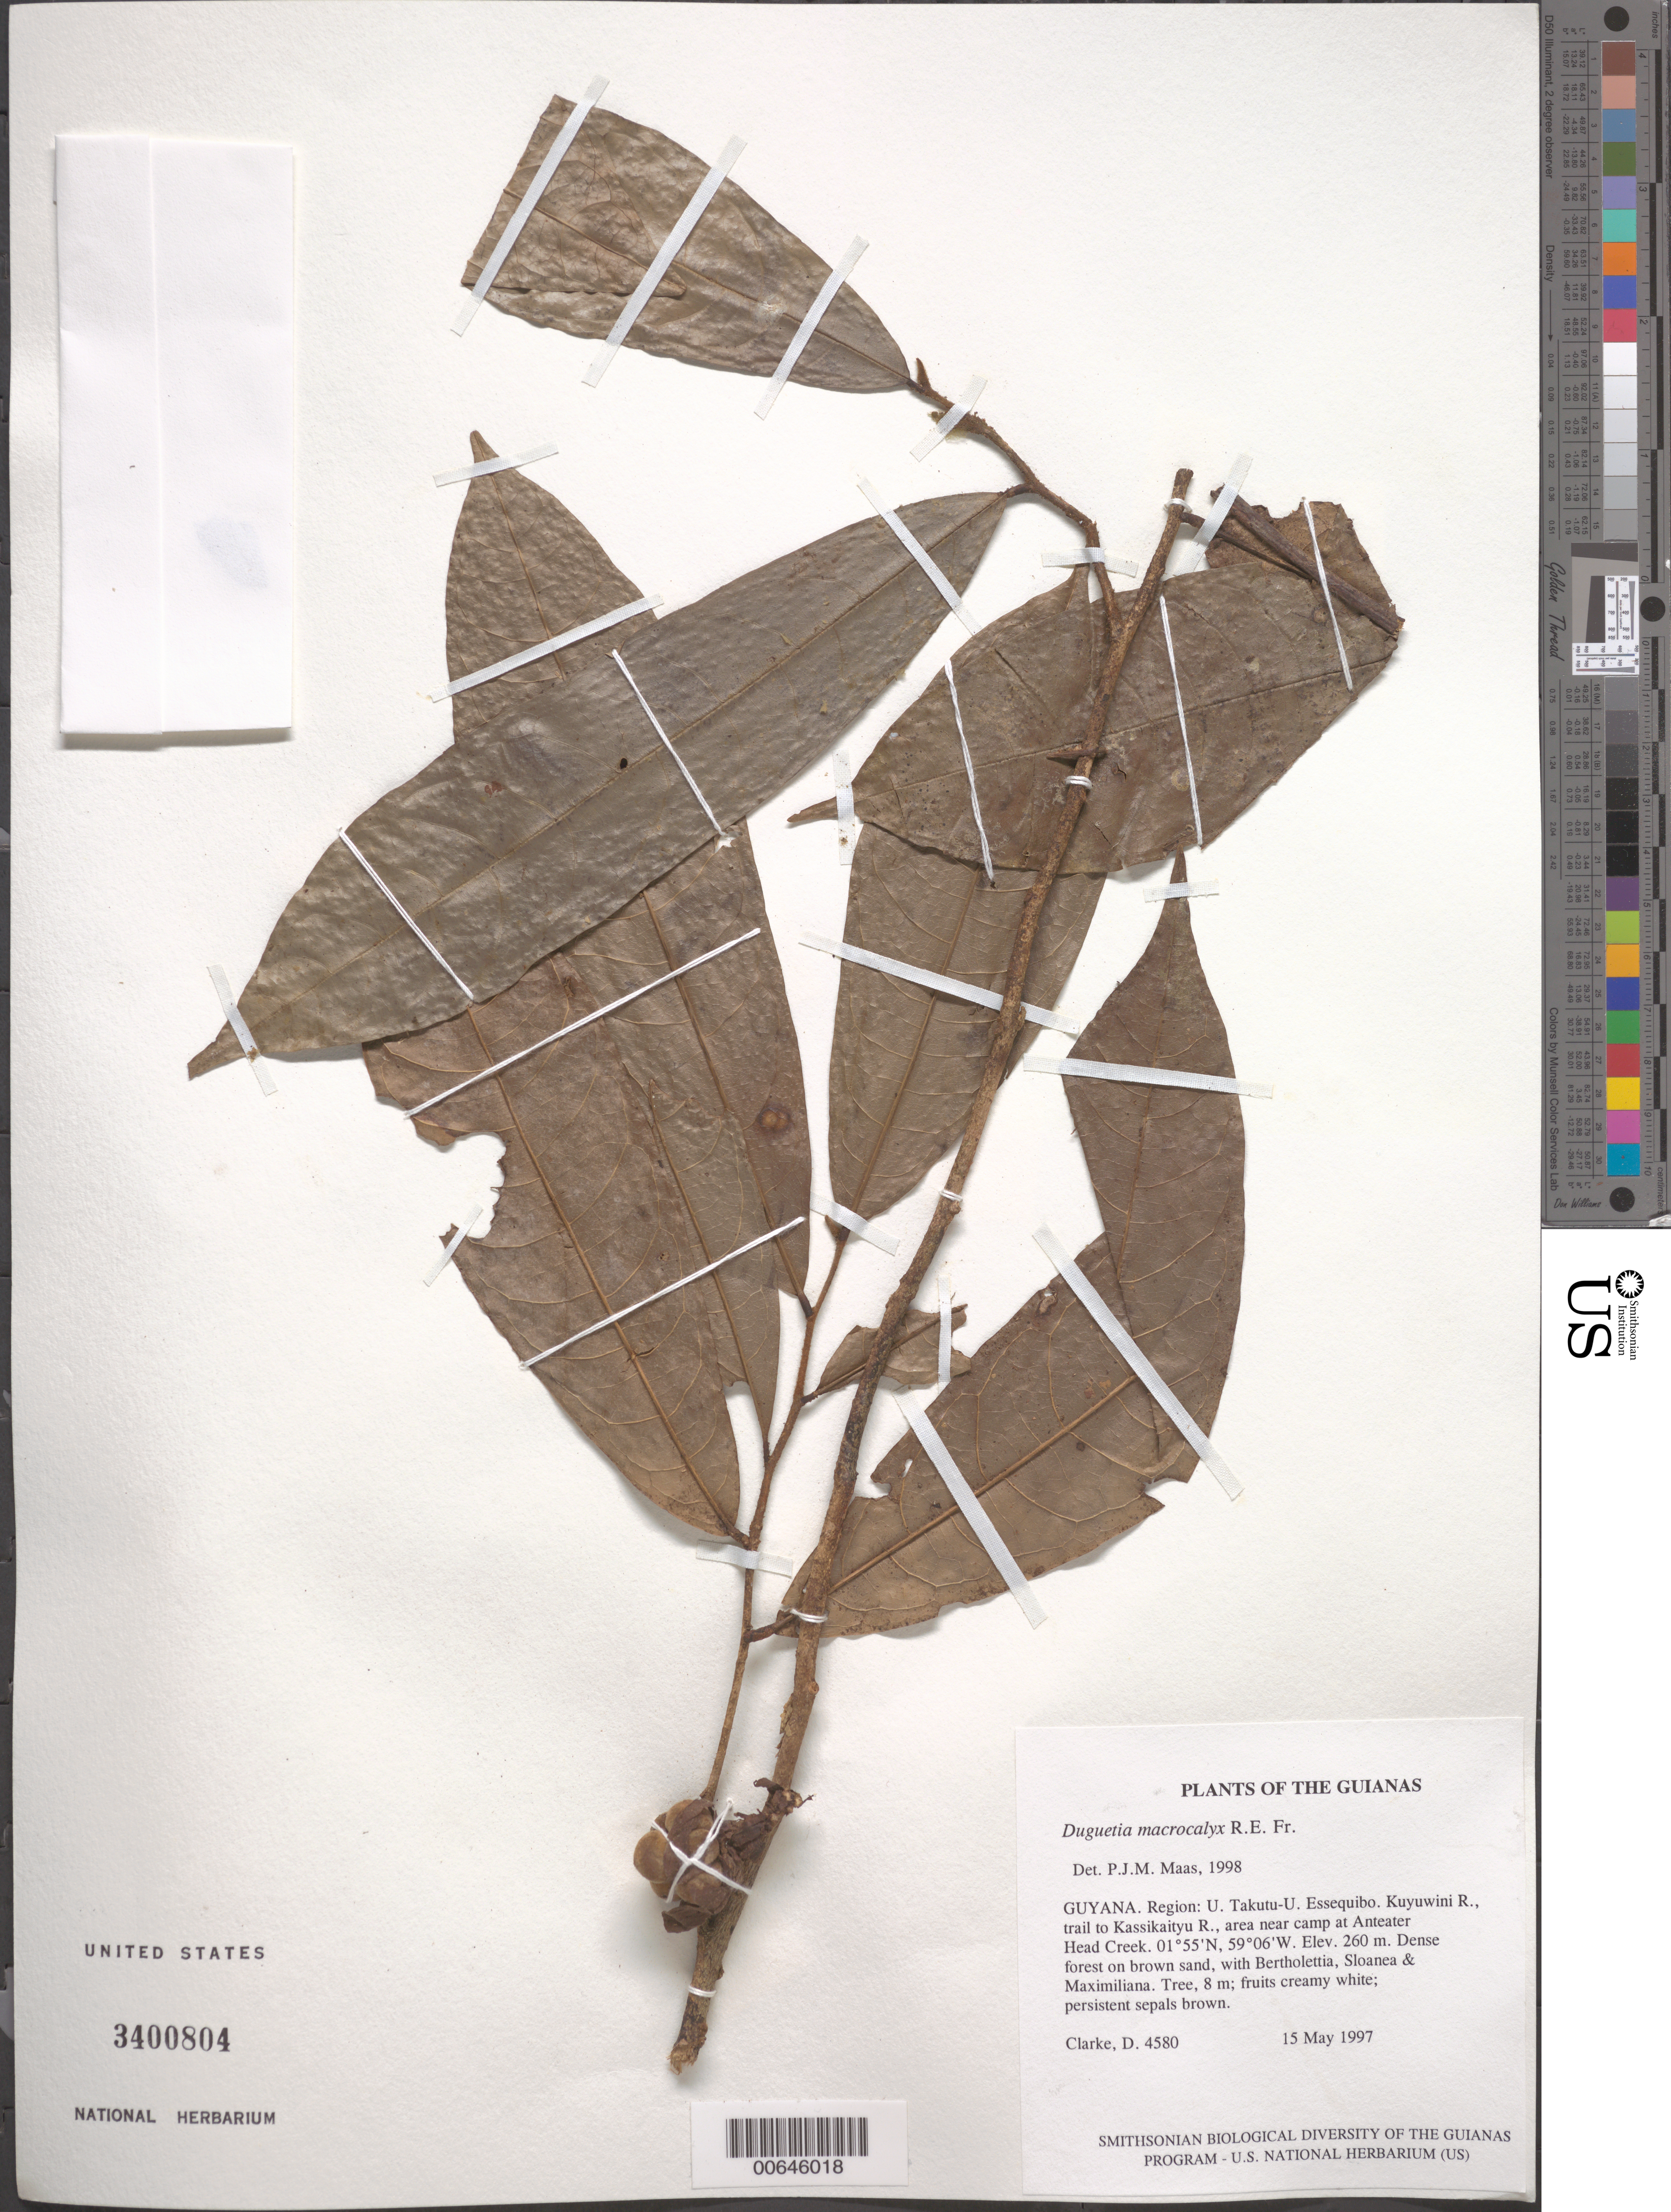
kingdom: Plantae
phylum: Tracheophyta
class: Magnoliopsida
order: Magnoliales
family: Annonaceae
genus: Duguetia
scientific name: Duguetia macrocalyx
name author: R.E. Fr.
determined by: Maas, Paul J. M.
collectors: H. D. Clarke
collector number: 4580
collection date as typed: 15 May 1997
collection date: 1997-05-15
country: Guyana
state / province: U. Takutu-U. Essequibo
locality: Kuyuwini R., trail to Kassikaityu R., area near camp at Anteater Head Creek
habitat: Dense forest on brown sand, with Bertholettia, Sloanea & Maximiliana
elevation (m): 260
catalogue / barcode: US 3400804